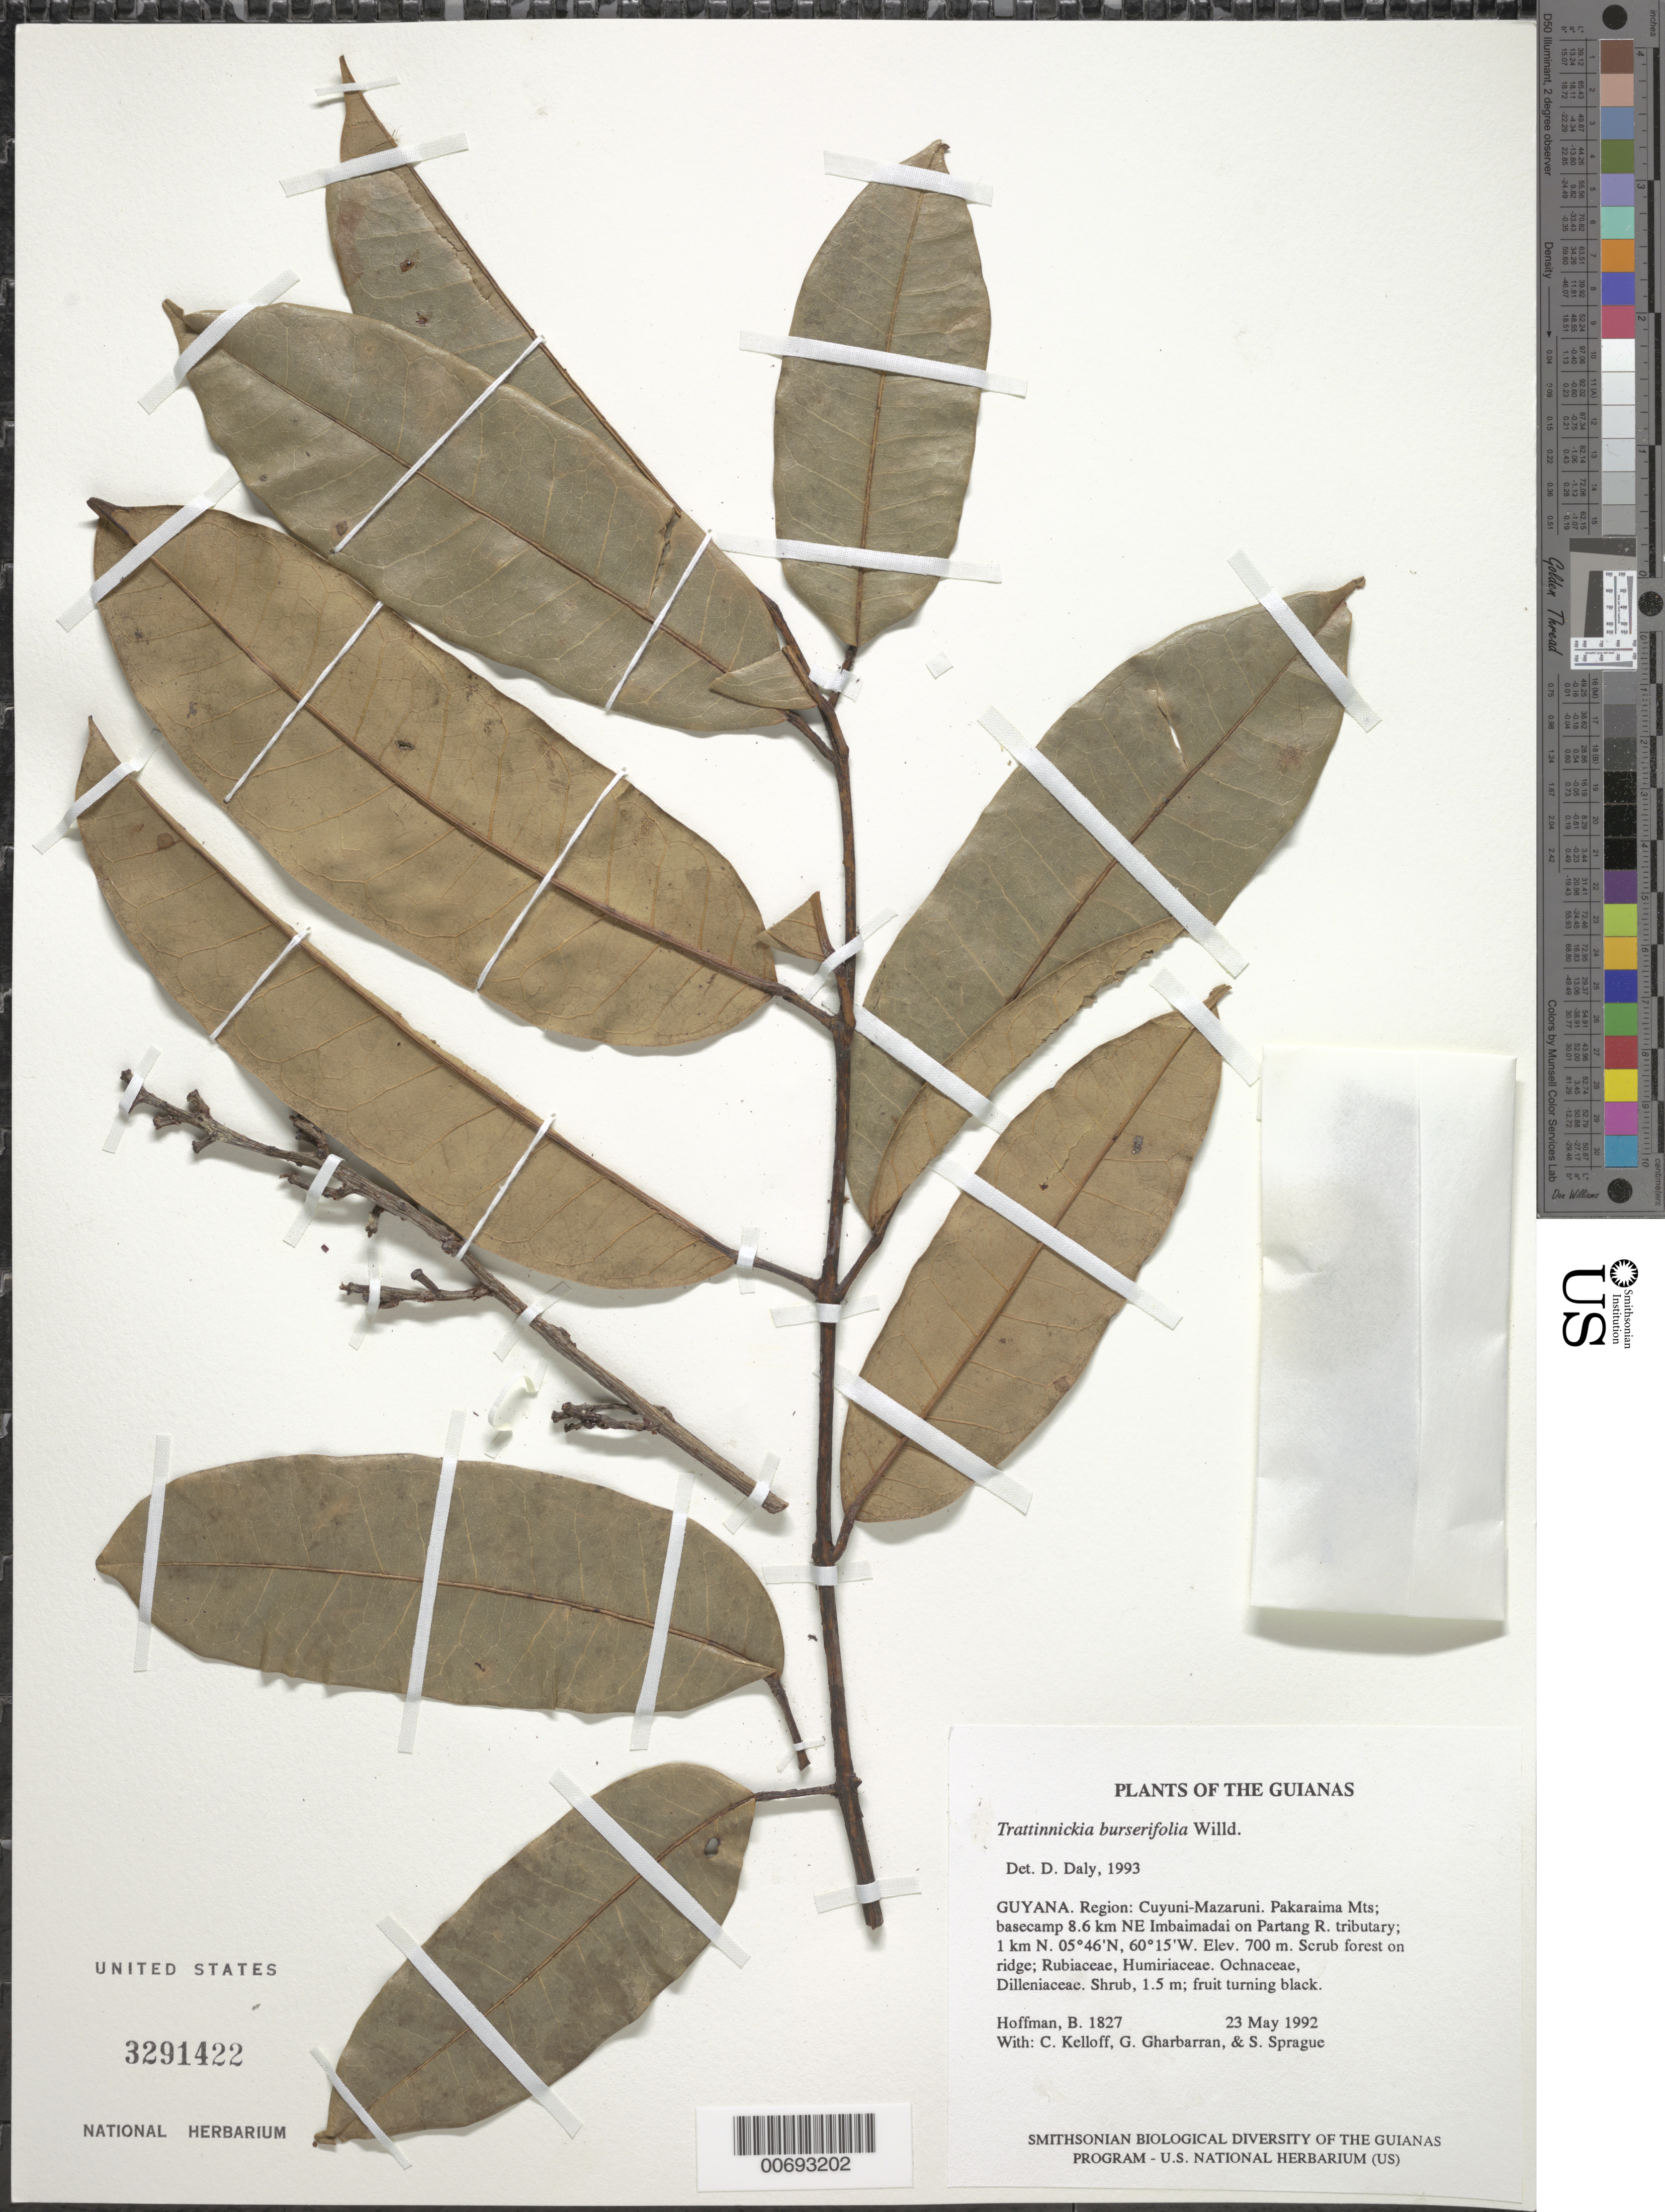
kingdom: Plantae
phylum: Tracheophyta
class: Magnoliopsida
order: Sapindales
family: Burseraceae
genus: Trattinnickia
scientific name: Trattinnickia burserifolia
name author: Mart.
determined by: Daly, D. C.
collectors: B. Hoffman, C. L. Kelloff, G. Gharbarran & S. Sprague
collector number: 1827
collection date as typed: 23 May 1992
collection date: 1992-05-23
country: Guyana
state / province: Cuyuni-Mazaruni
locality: Pakaraima Mts; basecamp 8.6 km NE Imbaimadai on Partang River tributary; 1 km N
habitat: Scrub forest on ridge; Rubiaceae, Humiriaceae. Ochnaceae, Dilleniaceae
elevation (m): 700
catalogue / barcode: US 3291422